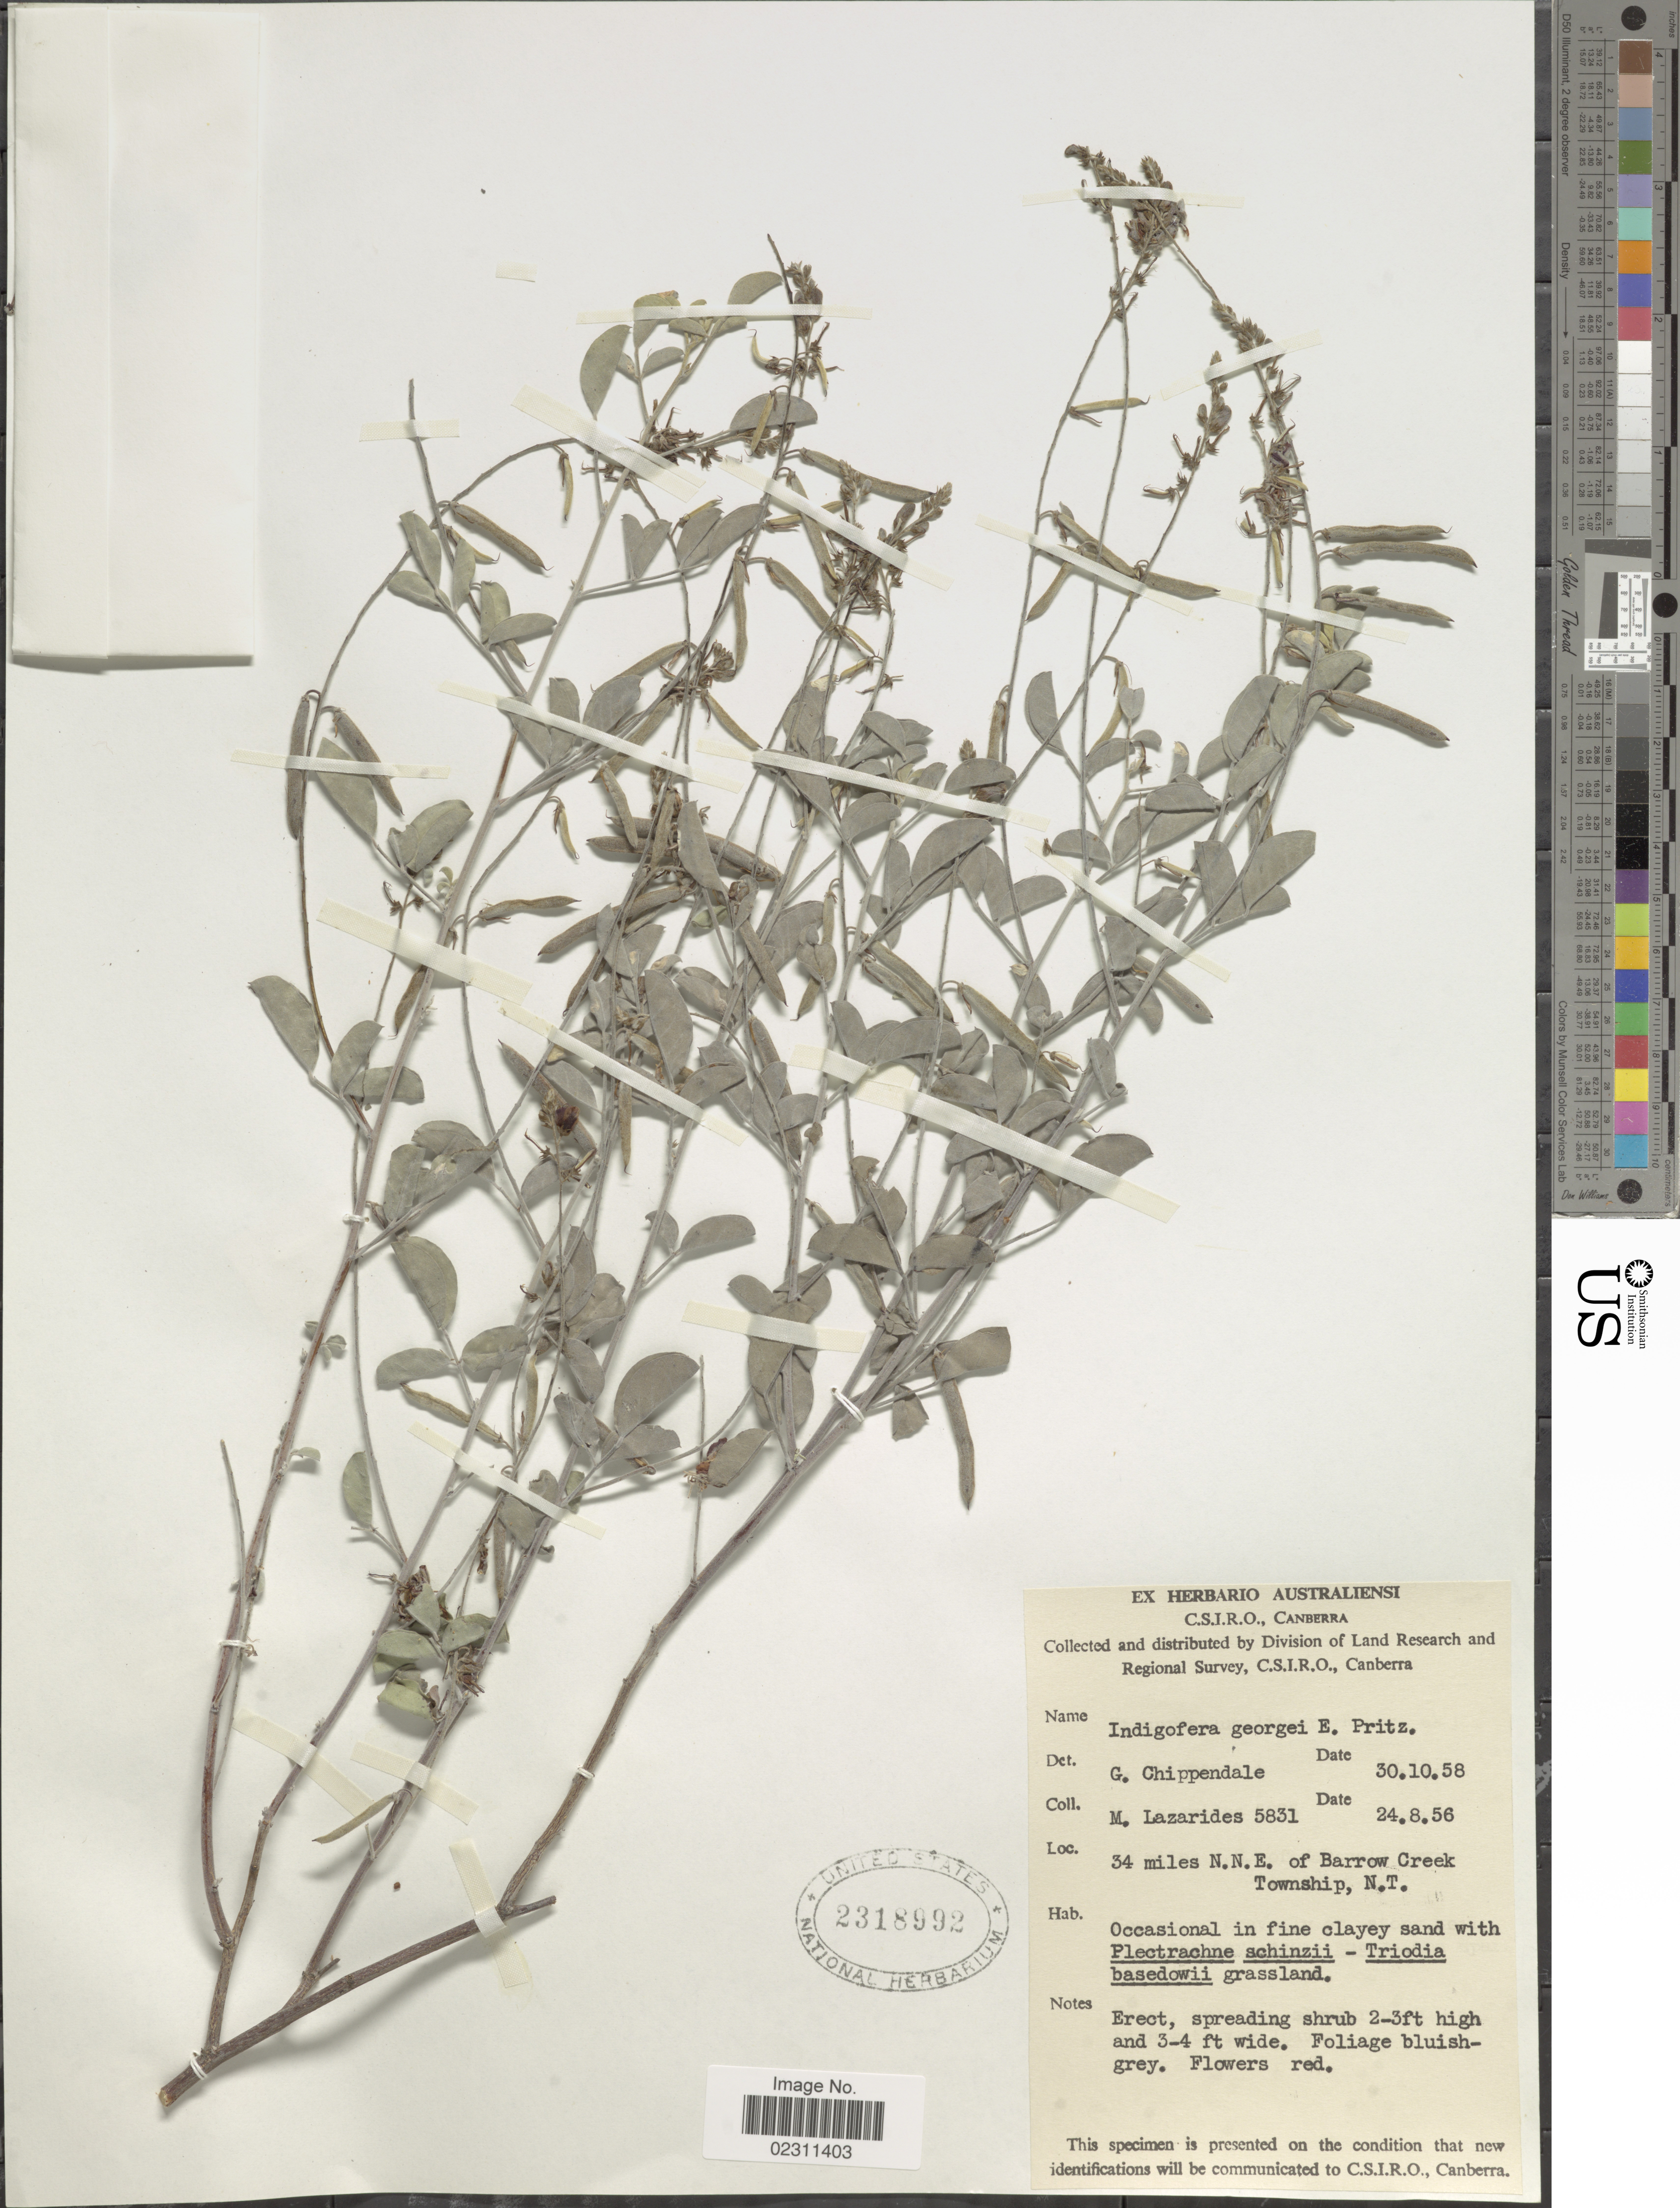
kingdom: Plantae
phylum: Tracheophyta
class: Magnoliopsida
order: Fabales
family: Fabaceae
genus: Indigofera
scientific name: Indigofera georgei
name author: E. Pritz.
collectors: M. Lazarides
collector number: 5831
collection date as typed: Transcribed d/m/y: 24/8/56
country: Australia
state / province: Northern Territory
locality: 34 miles N.N.E. of Barrow Creek Township, N.T.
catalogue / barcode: US 2318992